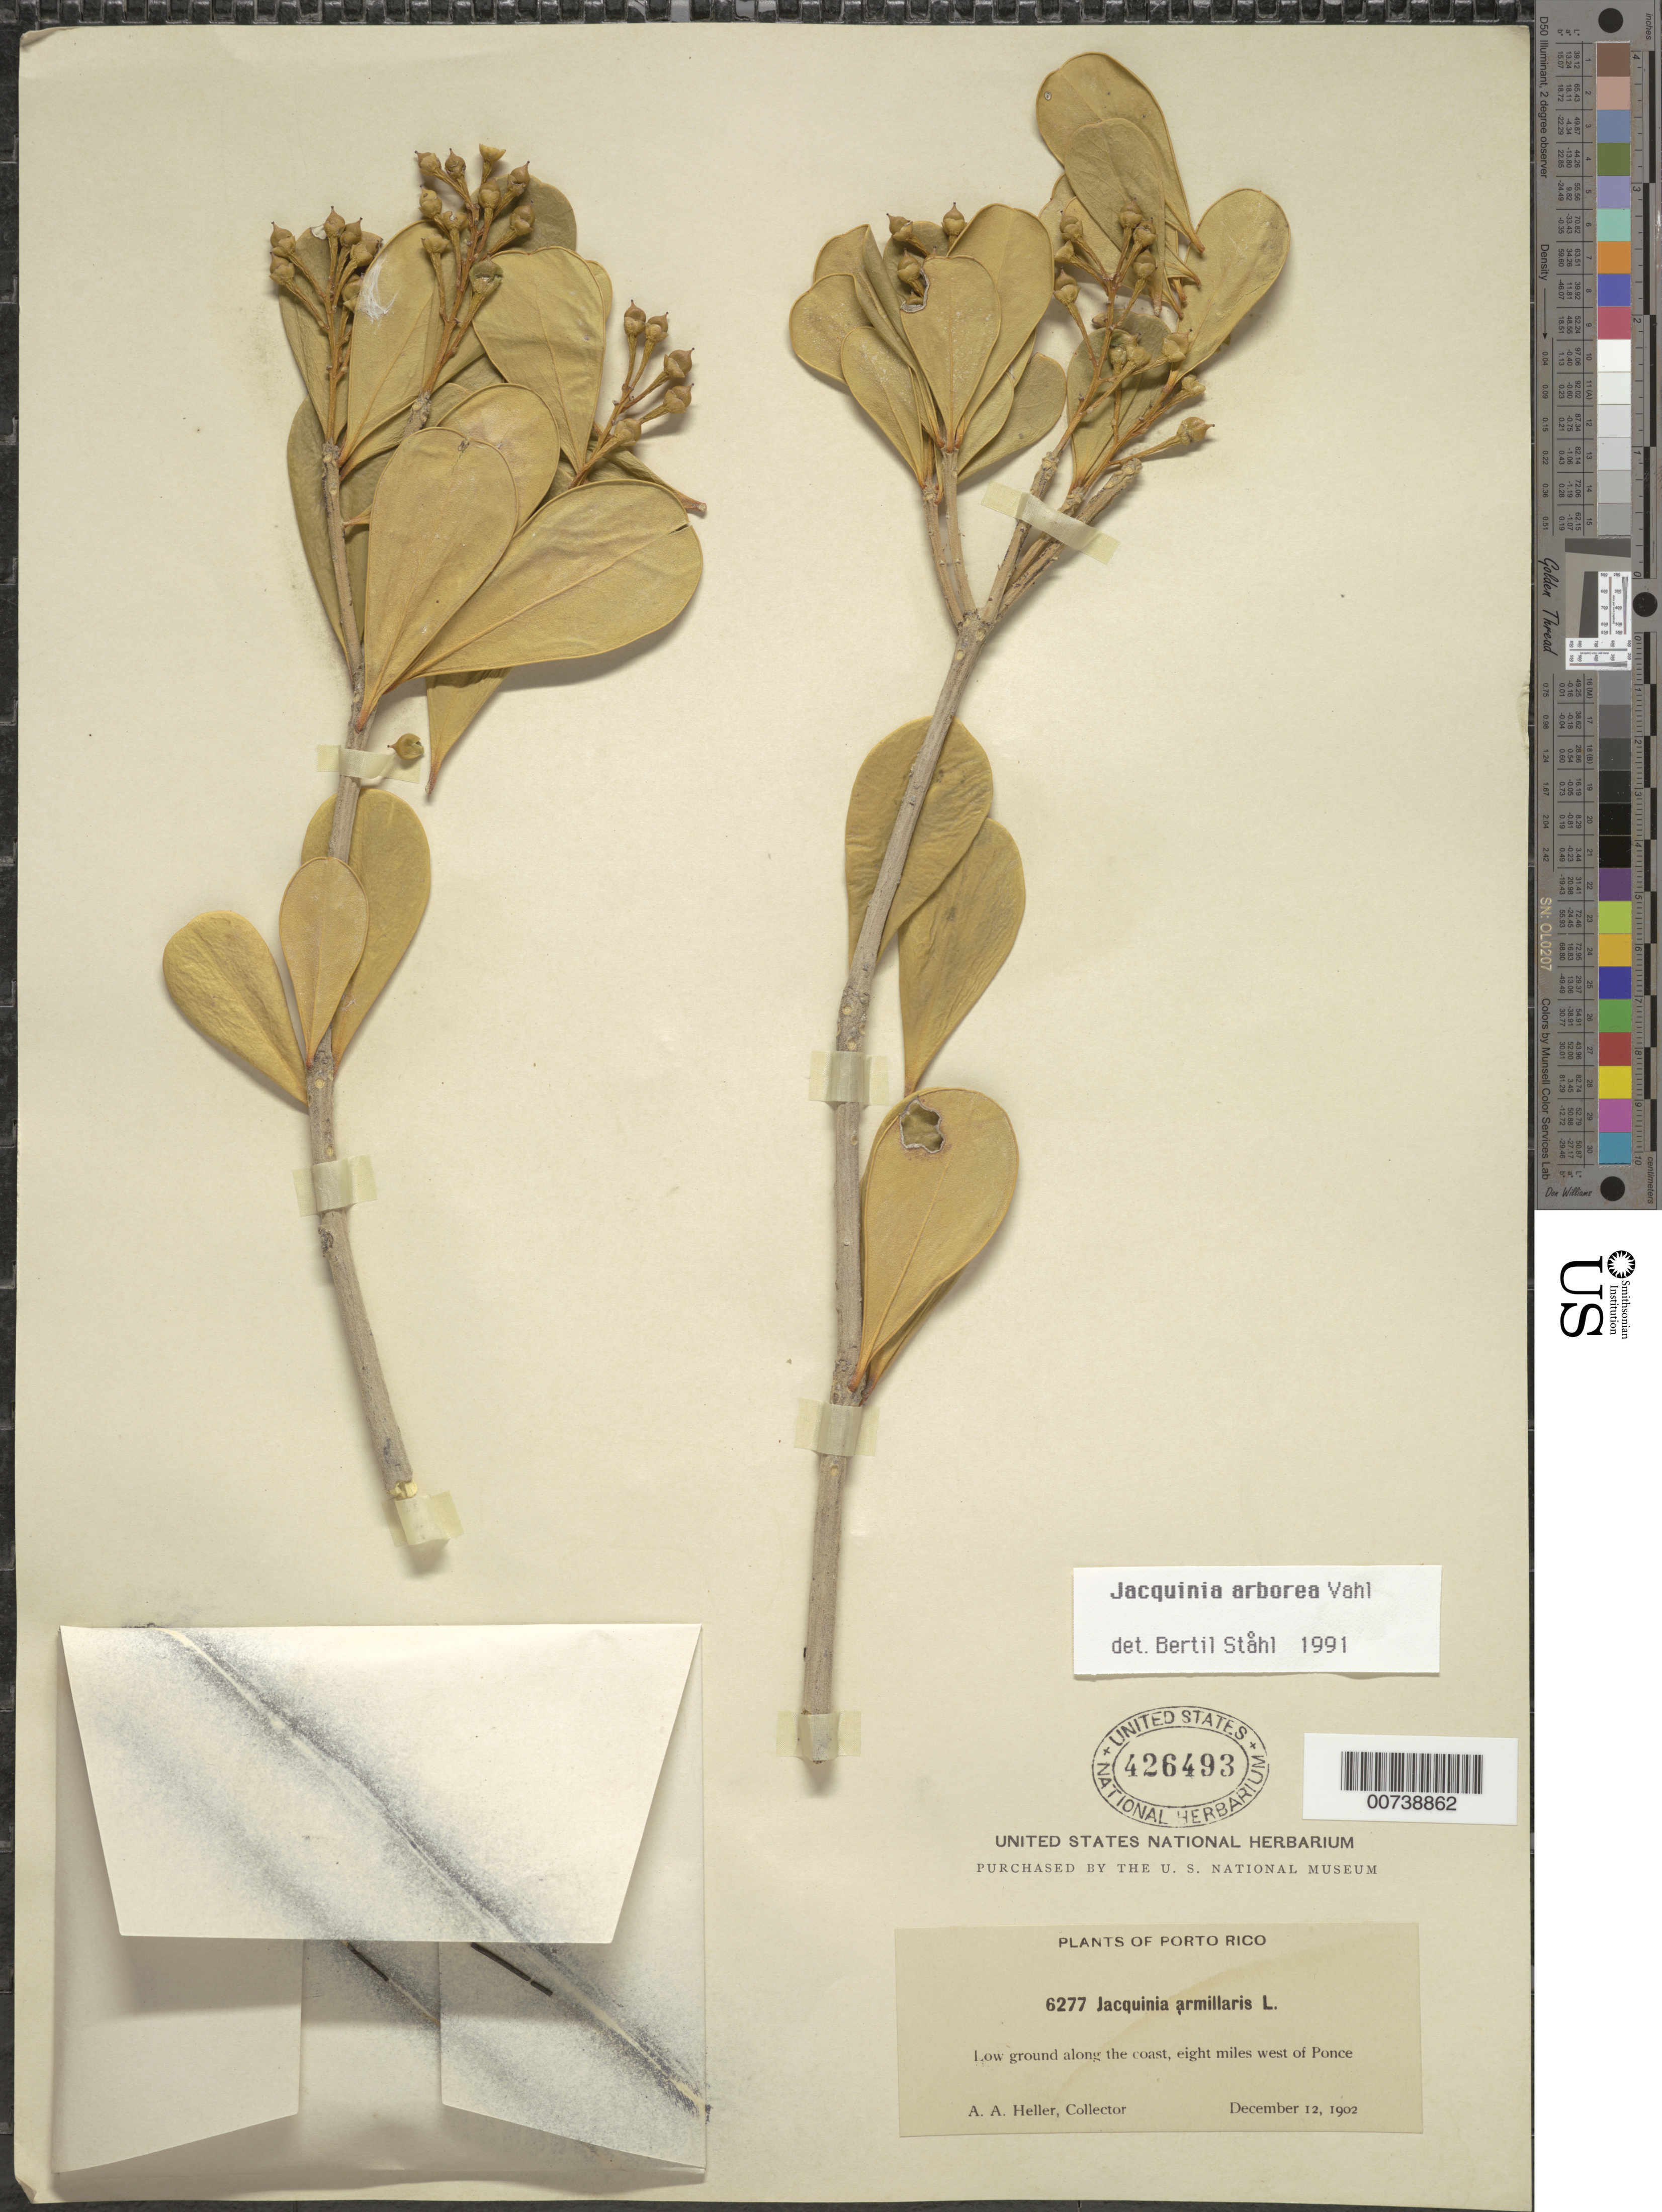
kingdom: Plantae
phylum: Tracheophyta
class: Magnoliopsida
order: Ericales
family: Primulaceae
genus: Jacquinia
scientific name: Jacquinia arborea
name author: Vahl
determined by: Ståhl, B.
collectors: A. A. Heller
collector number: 6277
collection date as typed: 12 Dec 1902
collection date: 1902-12-12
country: Puerto Rico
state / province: Ponce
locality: Low ground along the coast, eight miles west of Ponce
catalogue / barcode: US 426493